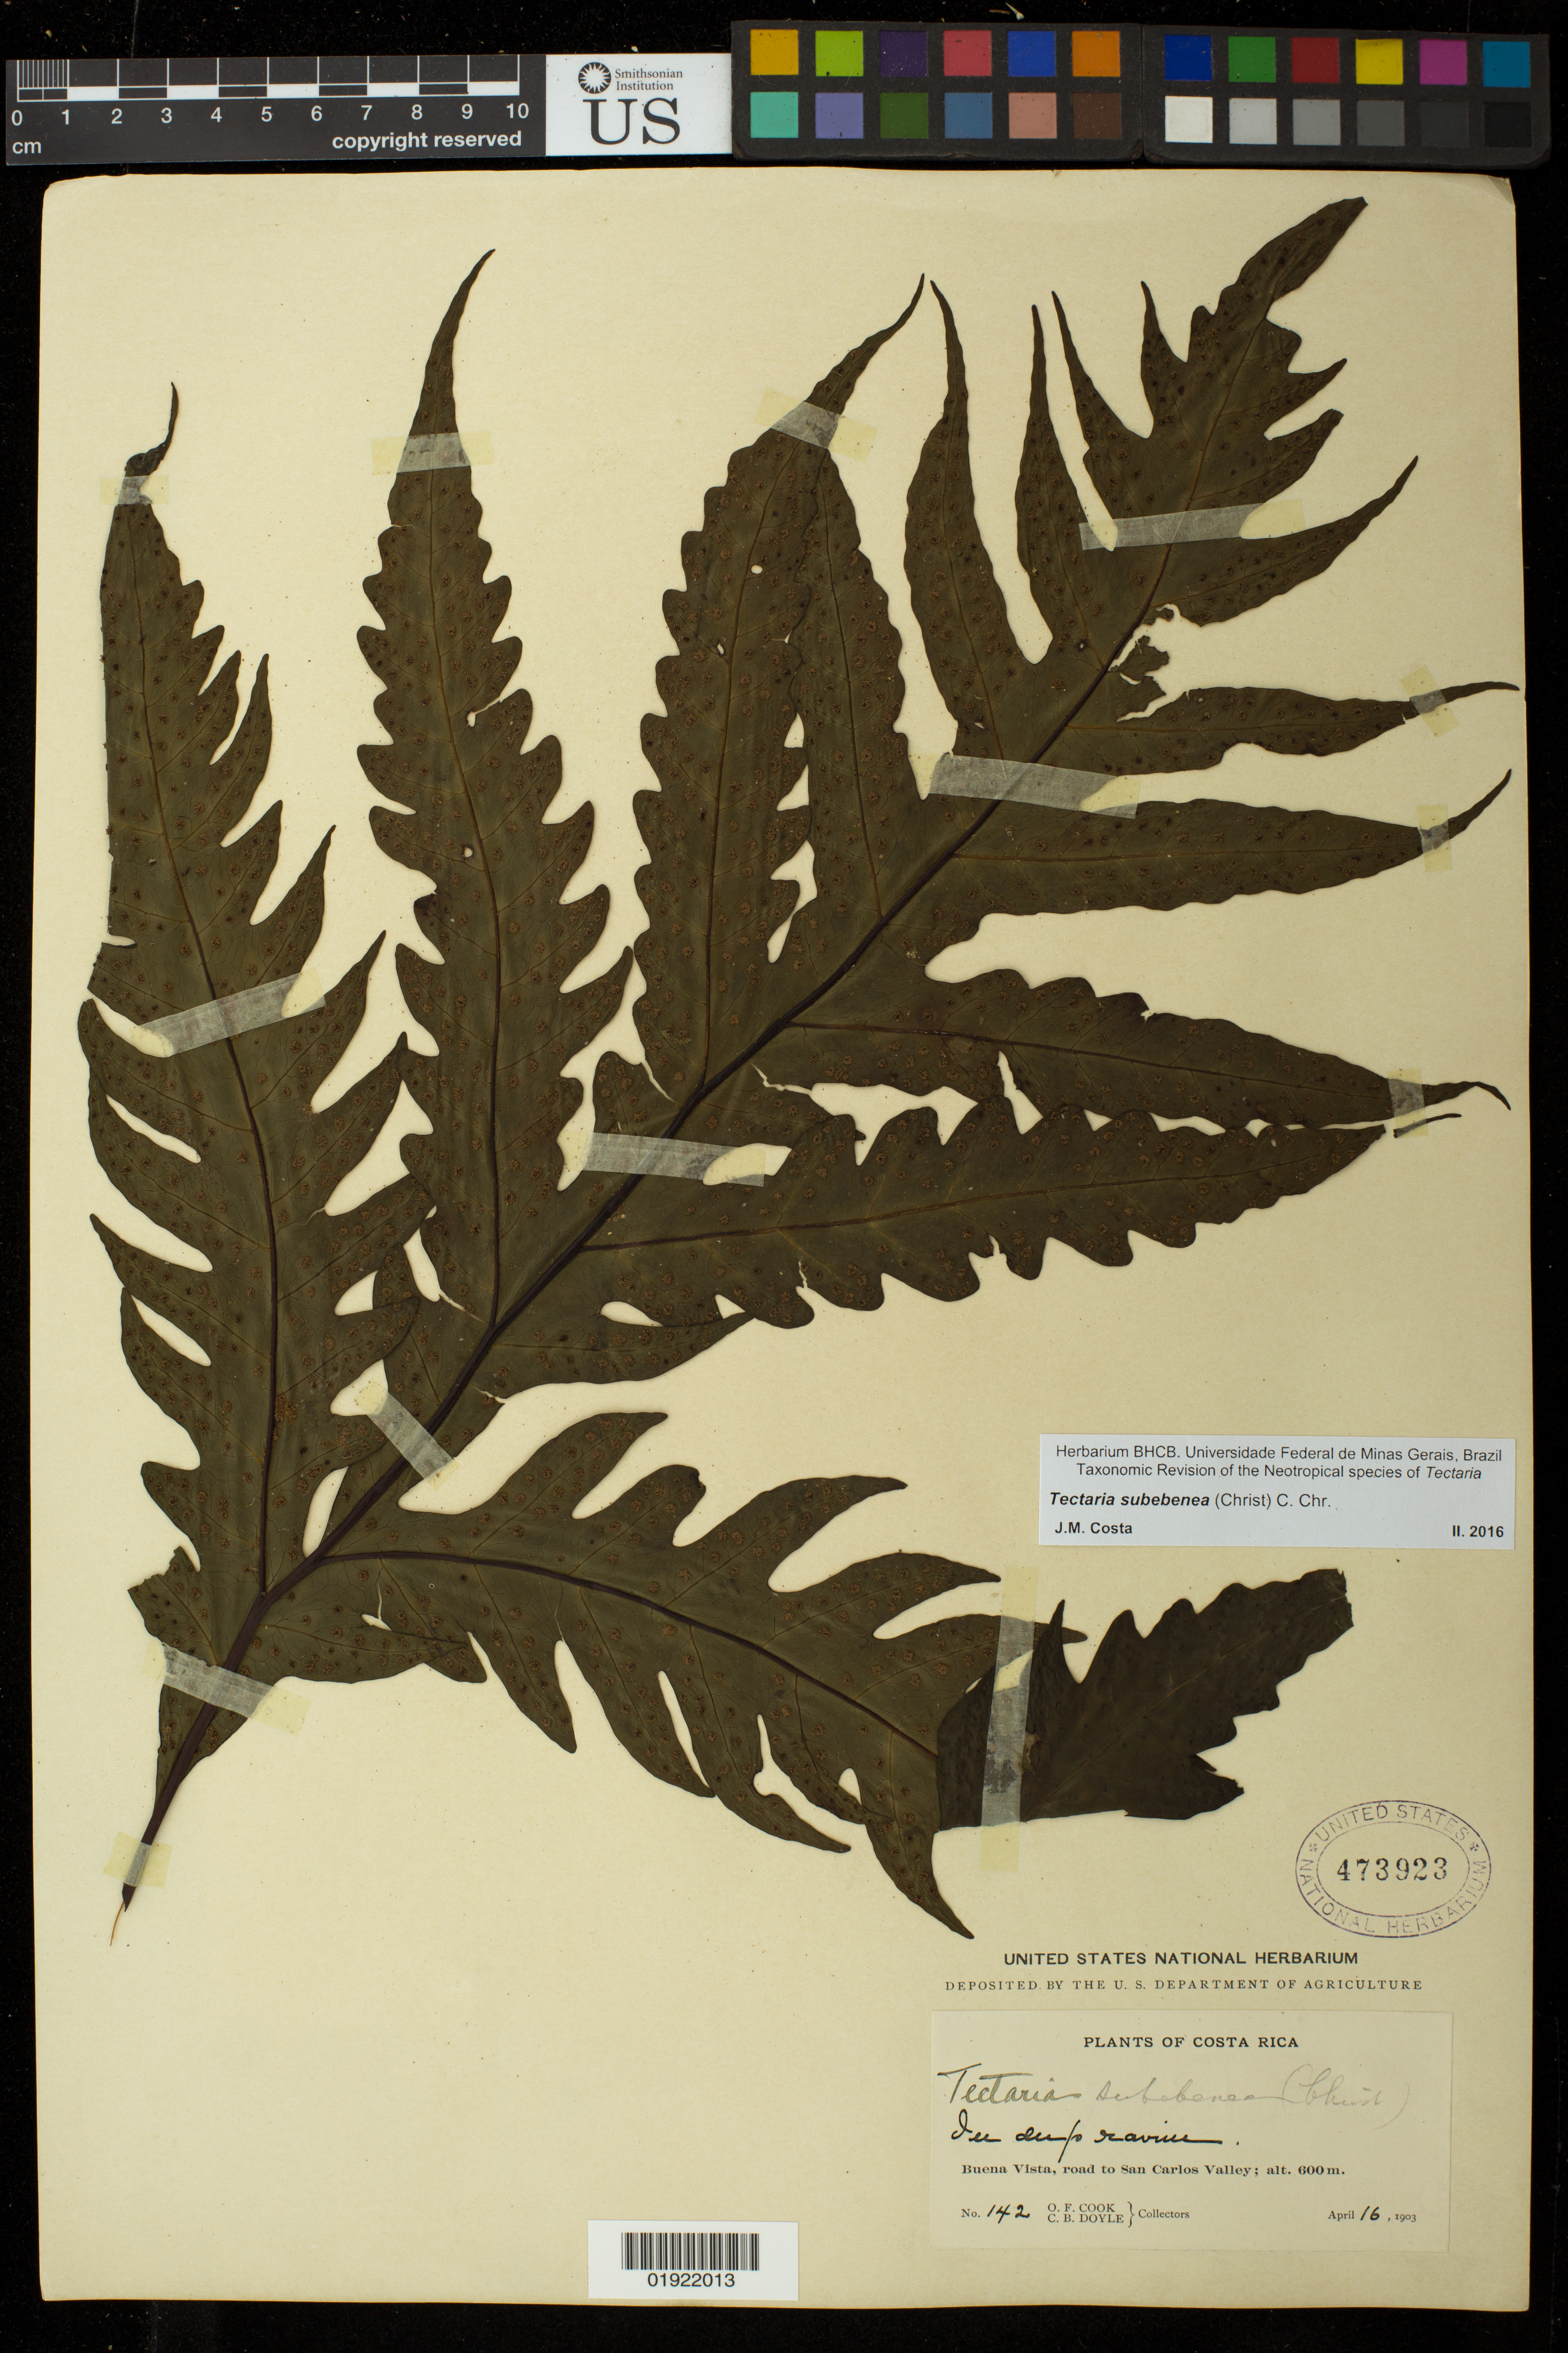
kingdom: Plantae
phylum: Tracheophyta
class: Polypodiopsida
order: Polypodiales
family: Tectariaceae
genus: Tectaria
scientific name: Tectaria subebenea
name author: (Christ) C. Chr.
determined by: Costa, J. M.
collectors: O. F. Cook & C. Doyle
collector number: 142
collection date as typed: April 16, 1903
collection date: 1903-04-16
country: Costa Rica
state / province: Alajuela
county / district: Buenavista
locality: Buena Vista, road to San Carlos Valley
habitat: in deep ravine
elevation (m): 600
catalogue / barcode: US 473923